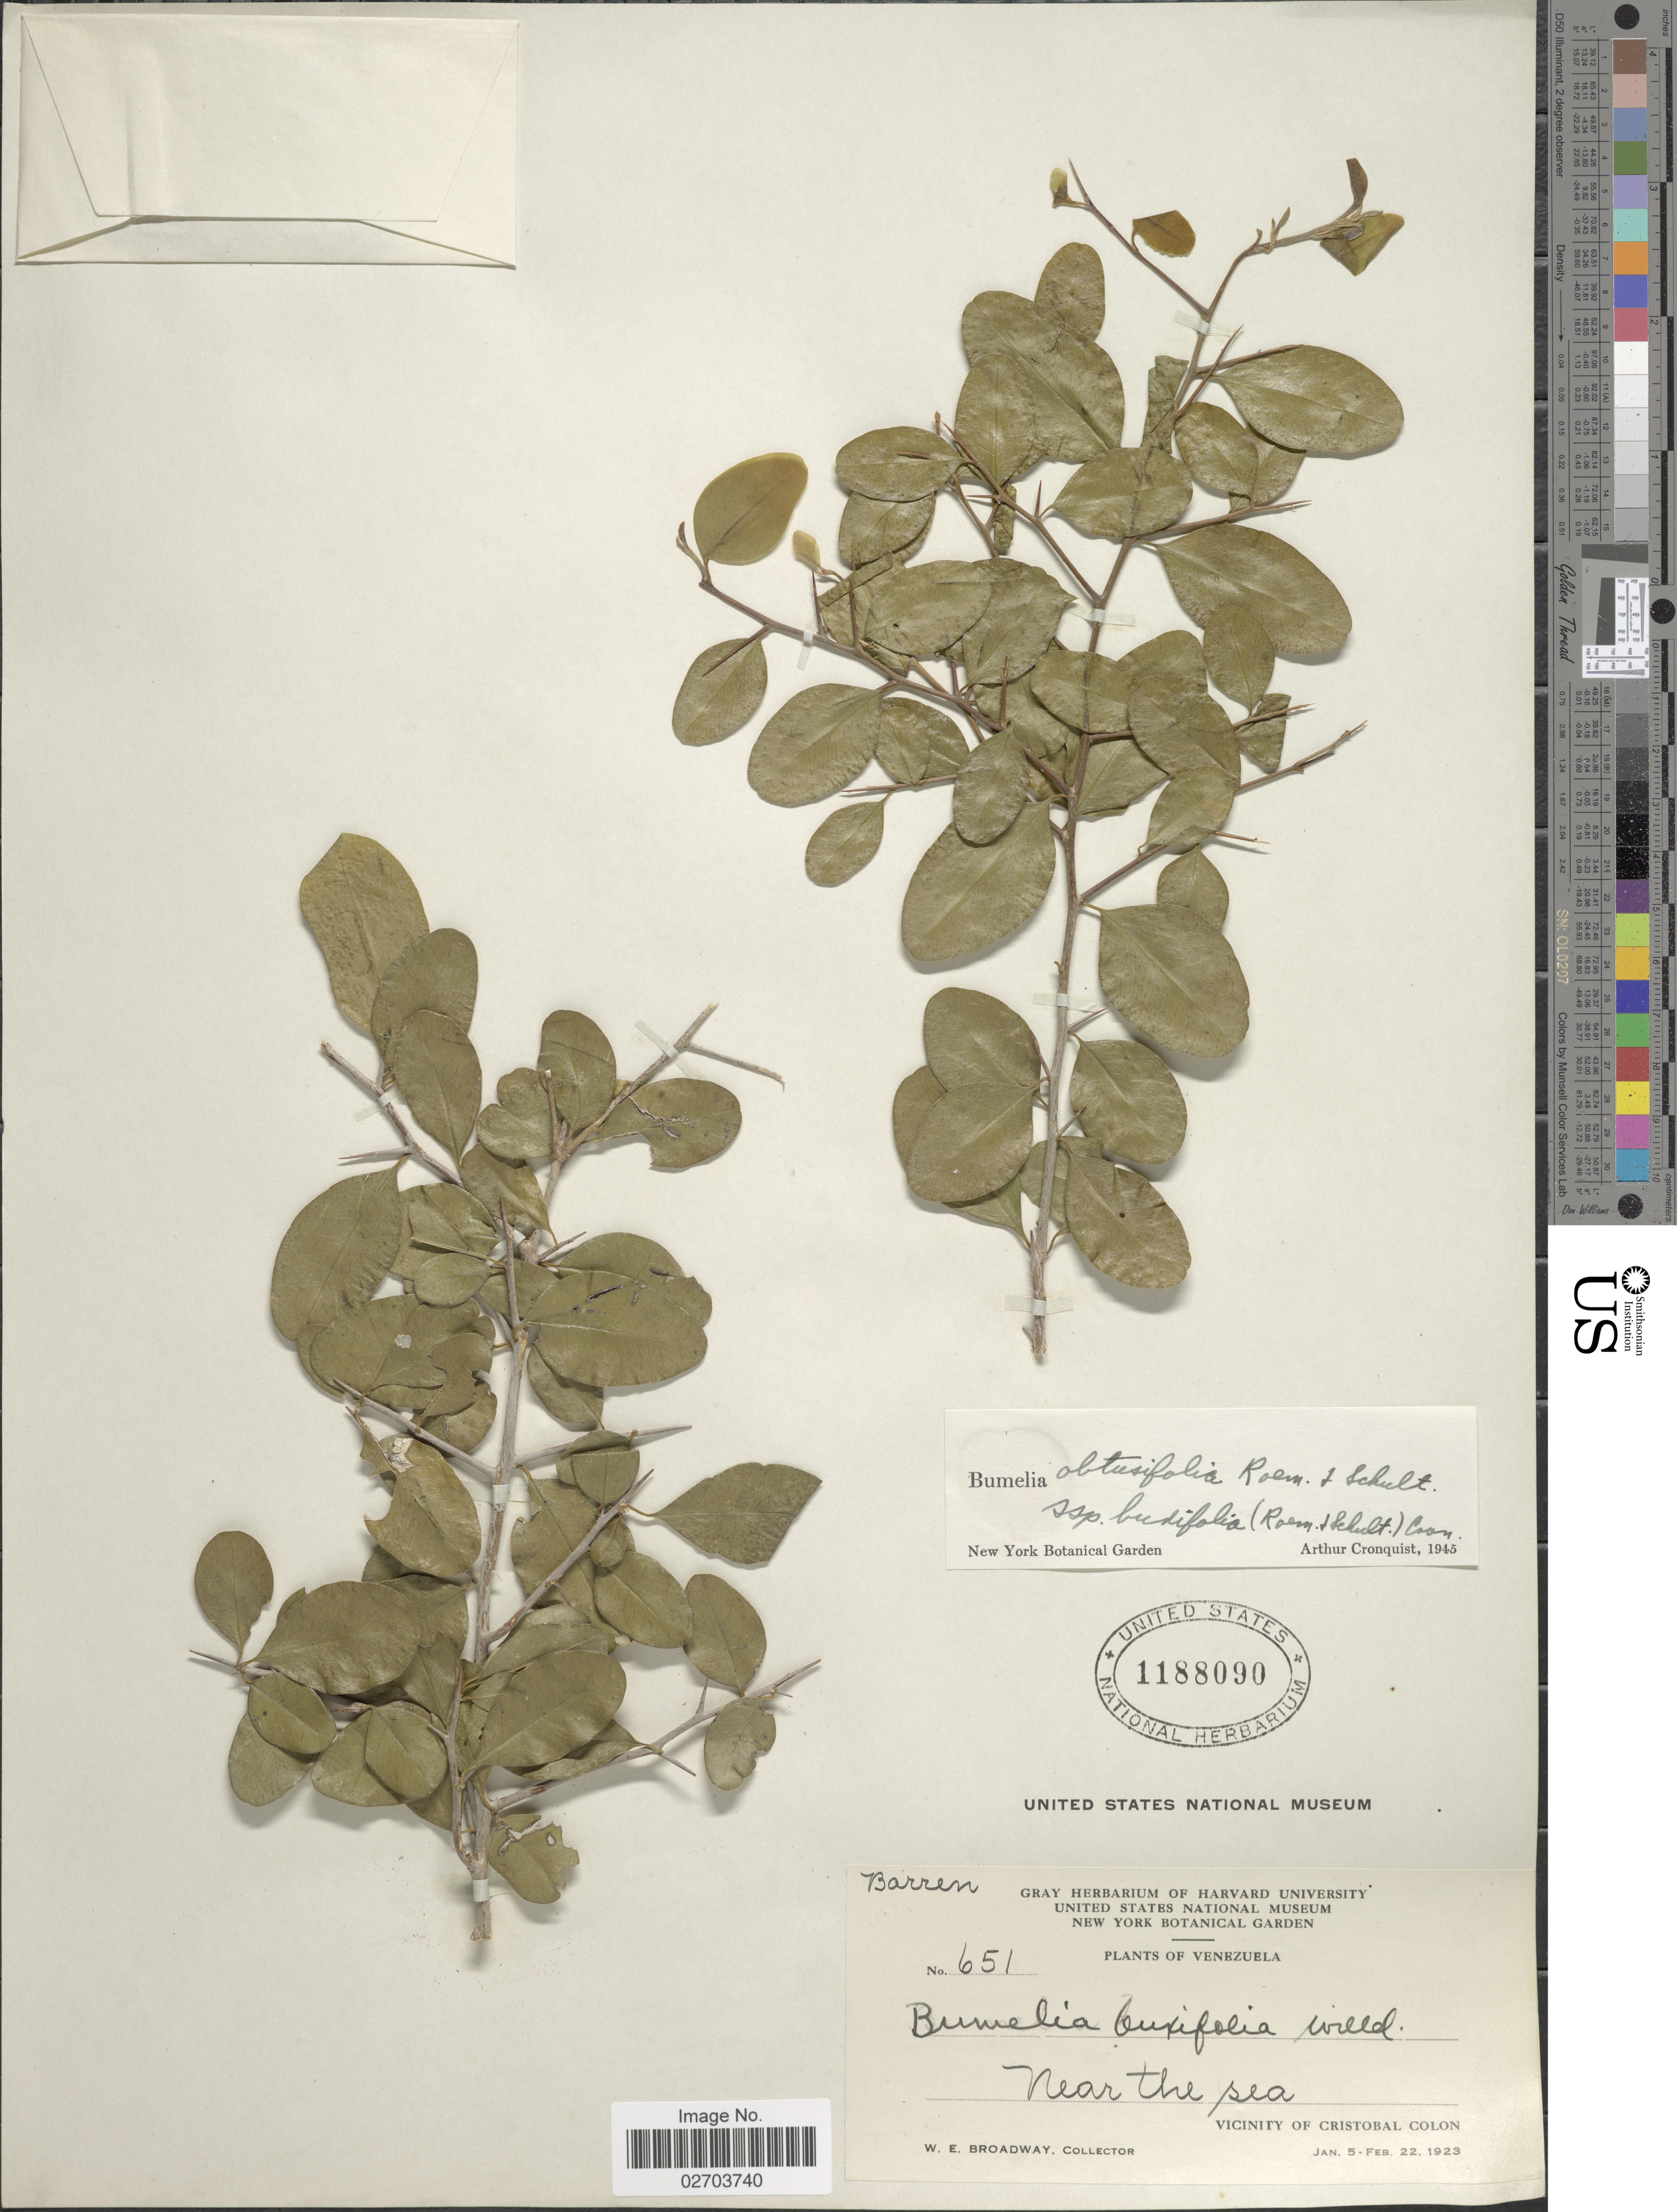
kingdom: Plantae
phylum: Tracheophyta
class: Magnoliopsida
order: Ericales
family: Sapotaceae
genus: Sideroxylon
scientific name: Sideroxylon obtusifolium subsp. buxifolium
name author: (Roem. & Schult.) T.D. Penn.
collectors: W. E. Broadway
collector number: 651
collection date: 1923-01-05/1923-02-22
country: Venezuela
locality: Near the sea, Vicinity of Cristobal Colon.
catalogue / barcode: US 1188090